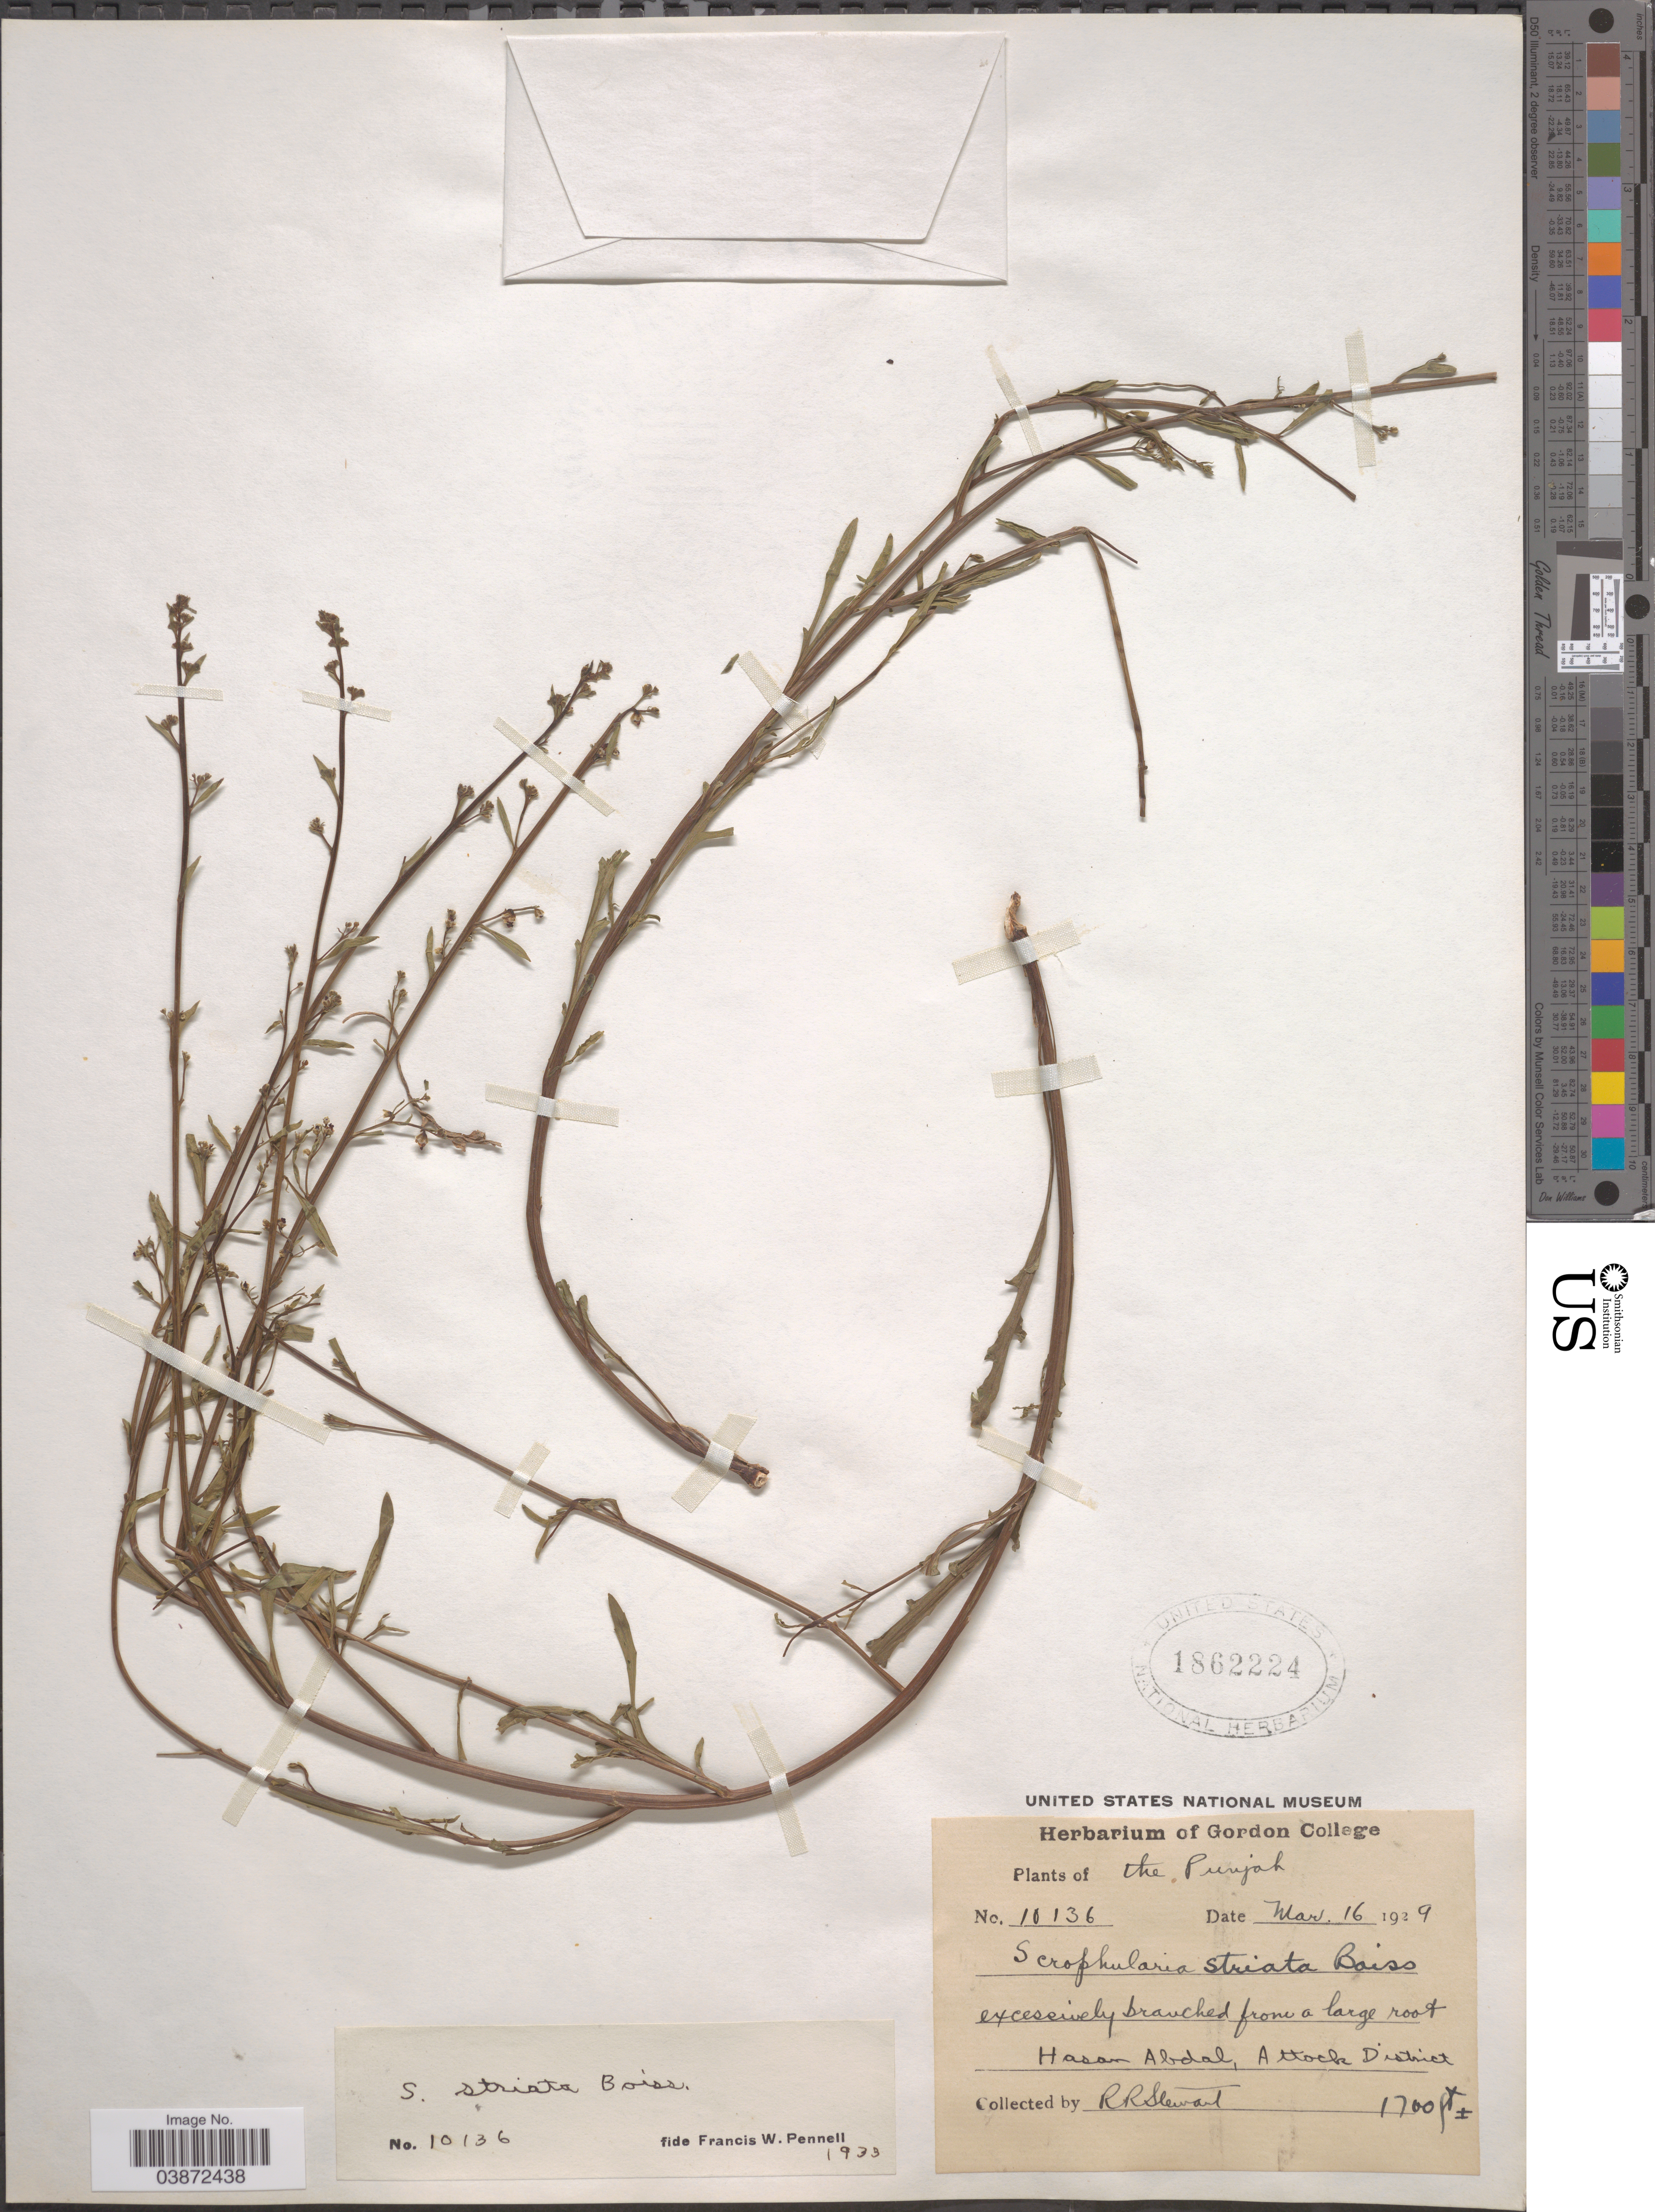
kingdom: Plantae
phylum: Tracheophyta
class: Magnoliopsida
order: Lamiales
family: Scrophulariaceae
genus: Scrophularia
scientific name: Scrophularia striata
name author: Boiss.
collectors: R. Stewart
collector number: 10136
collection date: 1929-03-16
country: India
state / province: Punjab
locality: Hasan Abdal, Attock District.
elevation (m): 518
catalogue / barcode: US 1862224